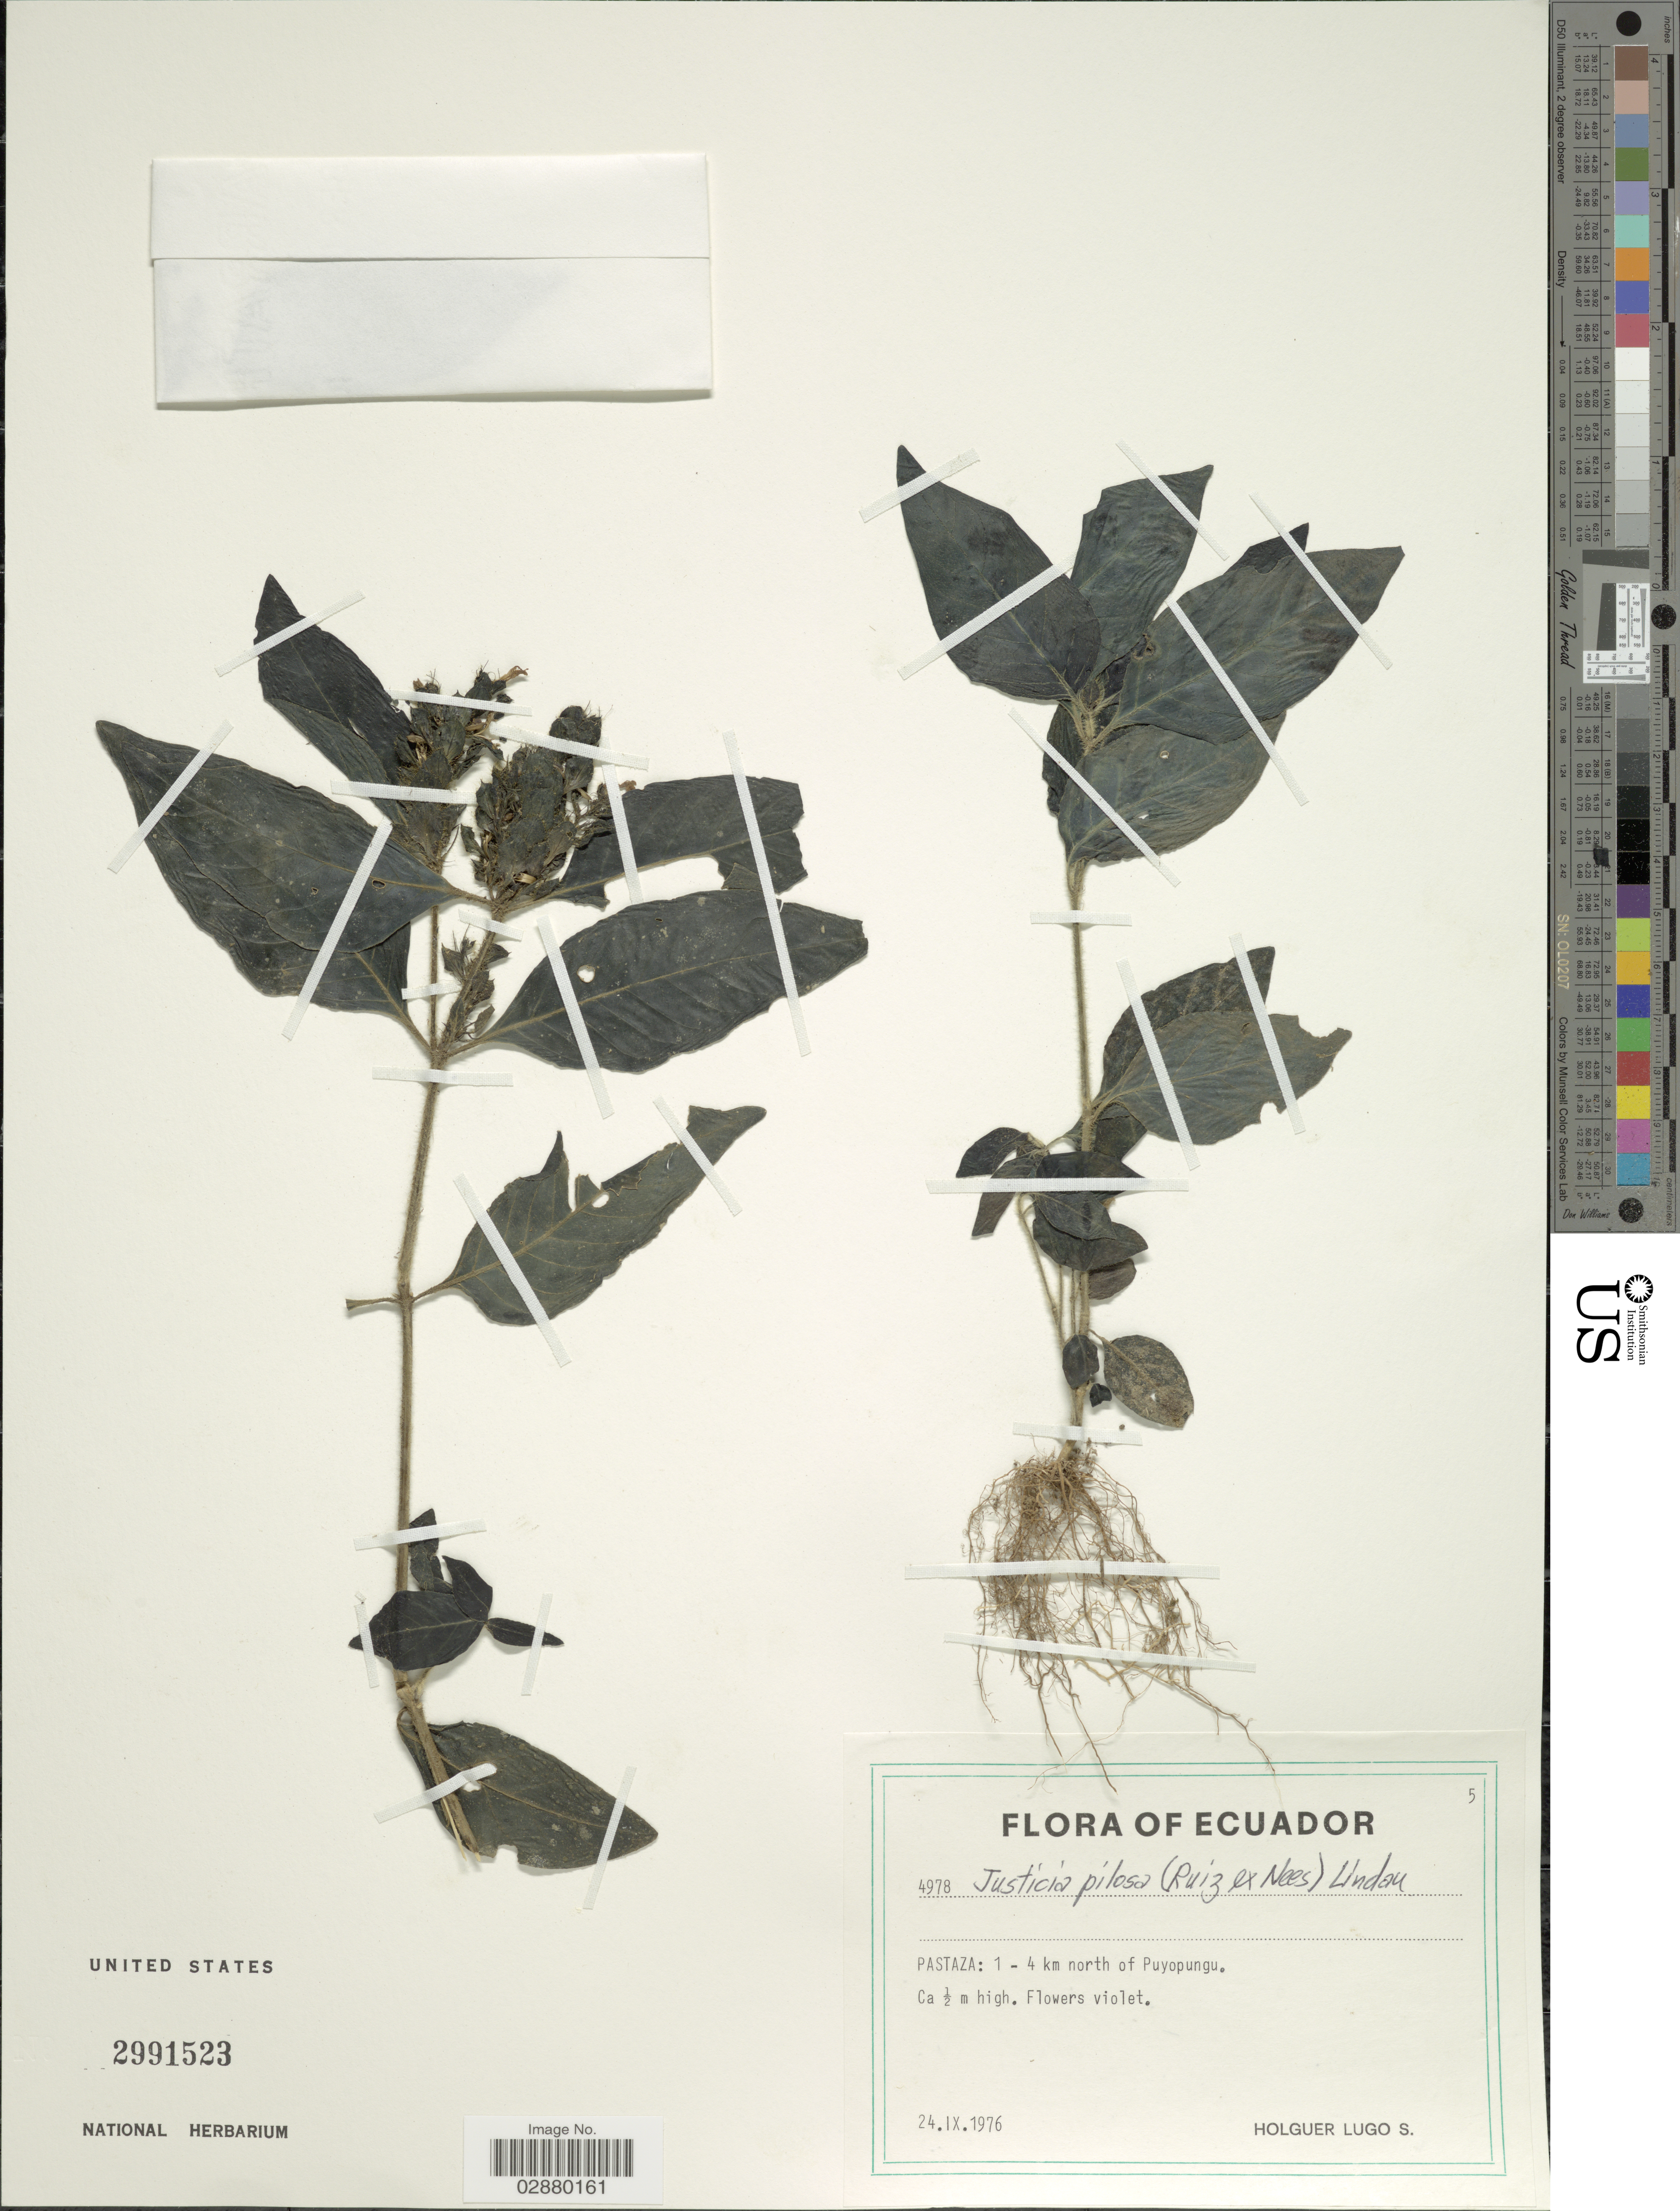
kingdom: Plantae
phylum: Tracheophyta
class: Magnoliopsida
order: Lamiales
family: Acanthaceae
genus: Justicia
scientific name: Justicia pilosa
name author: (Ruiz ex Nees) Lindau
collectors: H. Lugo S.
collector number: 4978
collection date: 1976-09-24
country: Ecuador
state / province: Pastaza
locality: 1-4 km north of Puyopungu.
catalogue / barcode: US 2991523